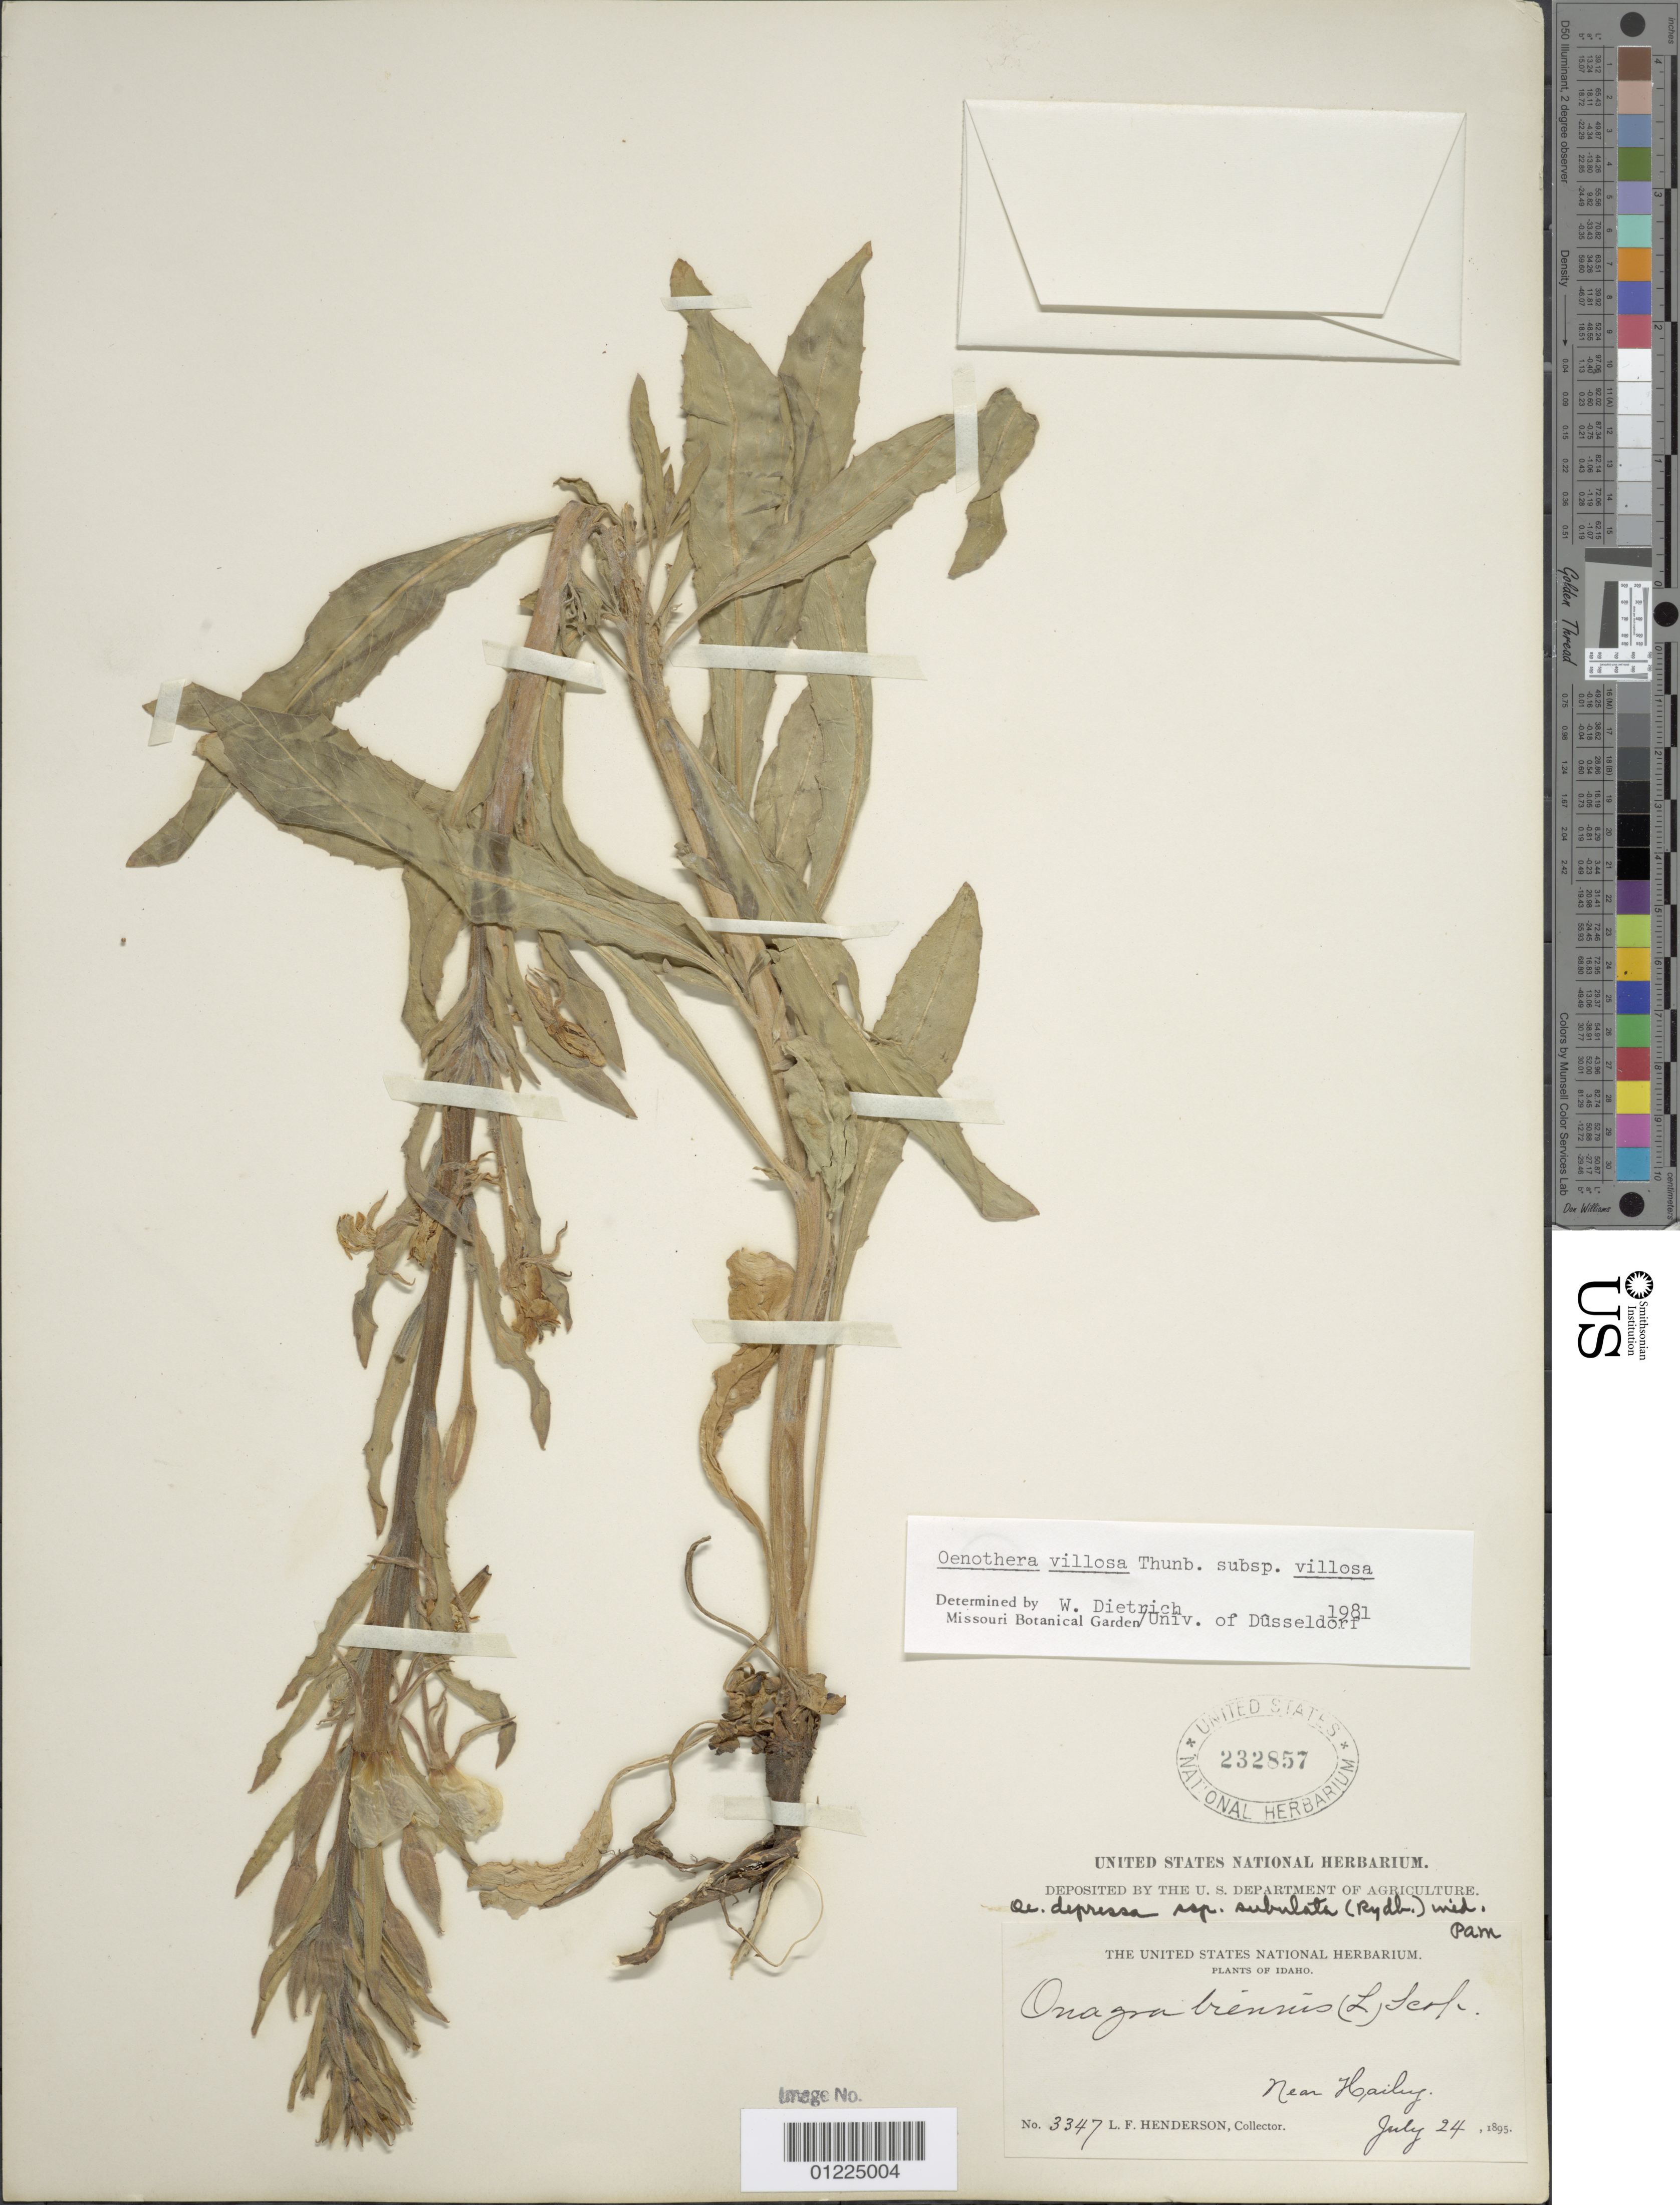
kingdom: Plantae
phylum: Tracheophyta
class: Magnoliopsida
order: Myrtales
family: Onagraceae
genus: Oenothera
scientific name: Oenothera villosa subsp. villosa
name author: Thunb.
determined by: Dietrich, W.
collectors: L. F. Henderson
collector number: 3347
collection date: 1895-07-24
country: United States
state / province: Idaho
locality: near Hailey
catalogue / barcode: US 232857